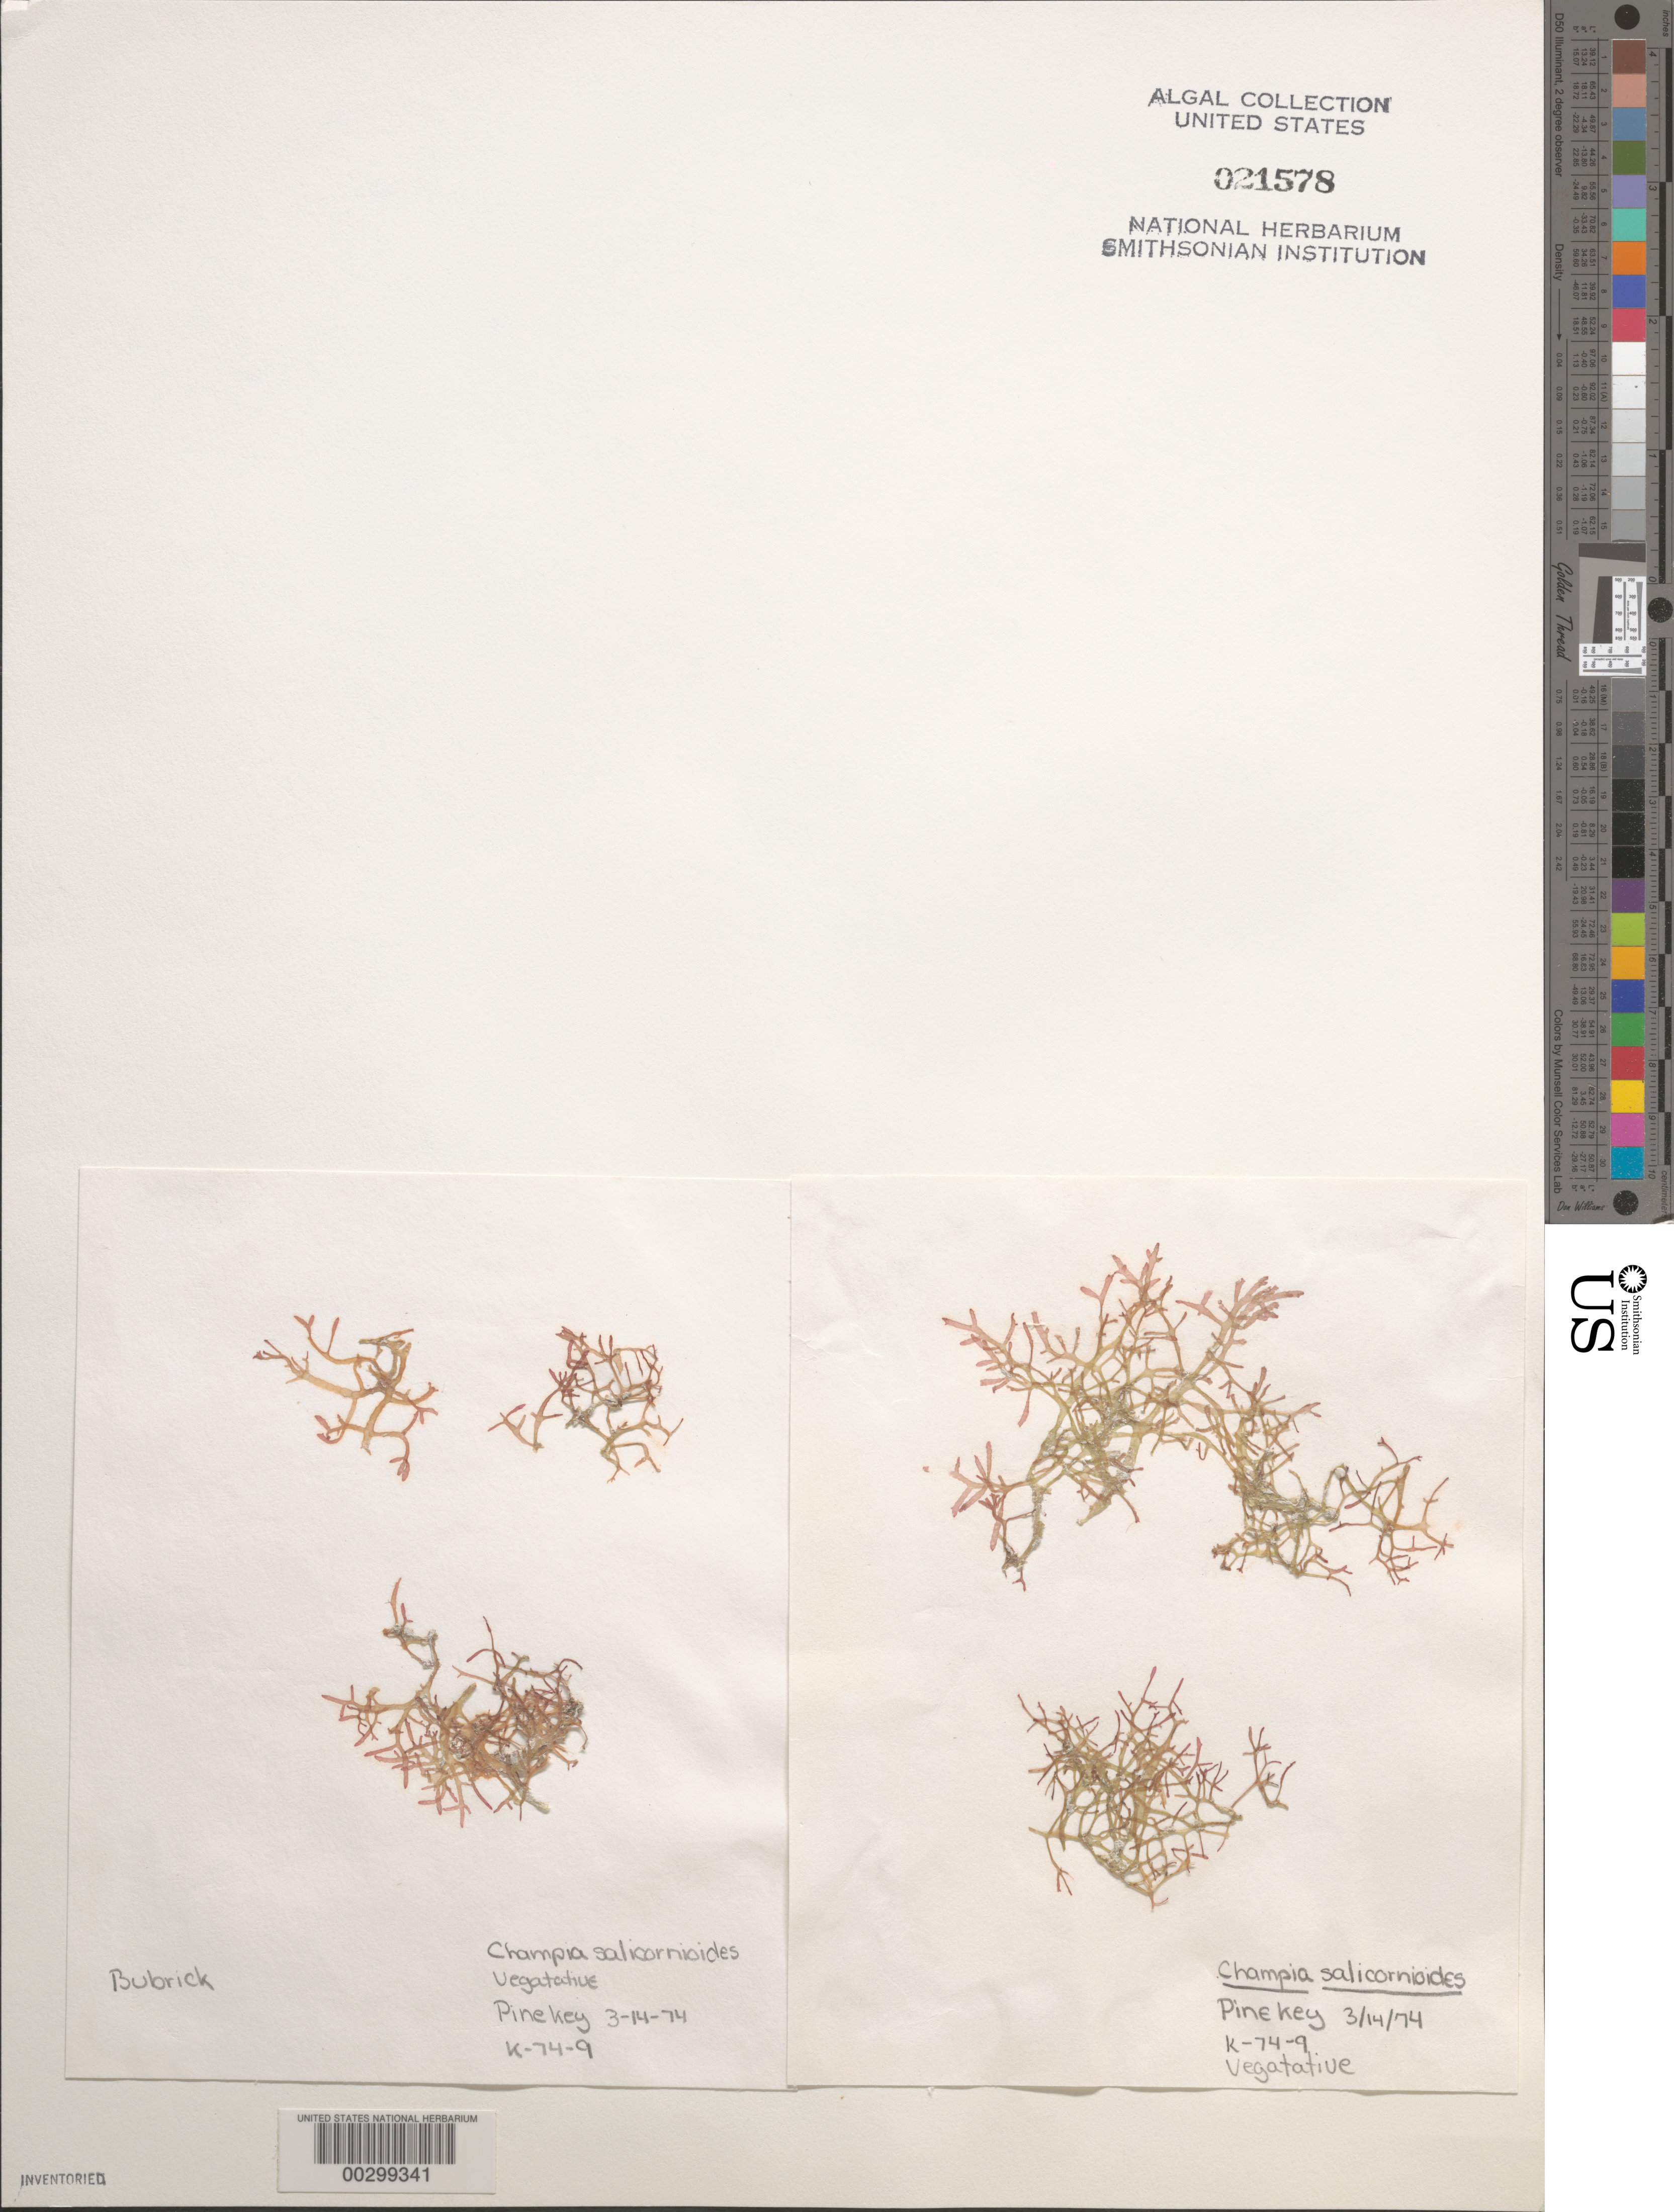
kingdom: Plantae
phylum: Rhodophyta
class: Florideophyceae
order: Rhodymeniales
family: Champiaceae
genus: Champia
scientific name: Champia salicornioides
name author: Harv.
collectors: P. Bubrick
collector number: K-74-9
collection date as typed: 14 Mar 1974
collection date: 1974-03-14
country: United States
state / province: Florida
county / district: Monroe County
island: Big Pine Key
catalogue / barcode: US 21578